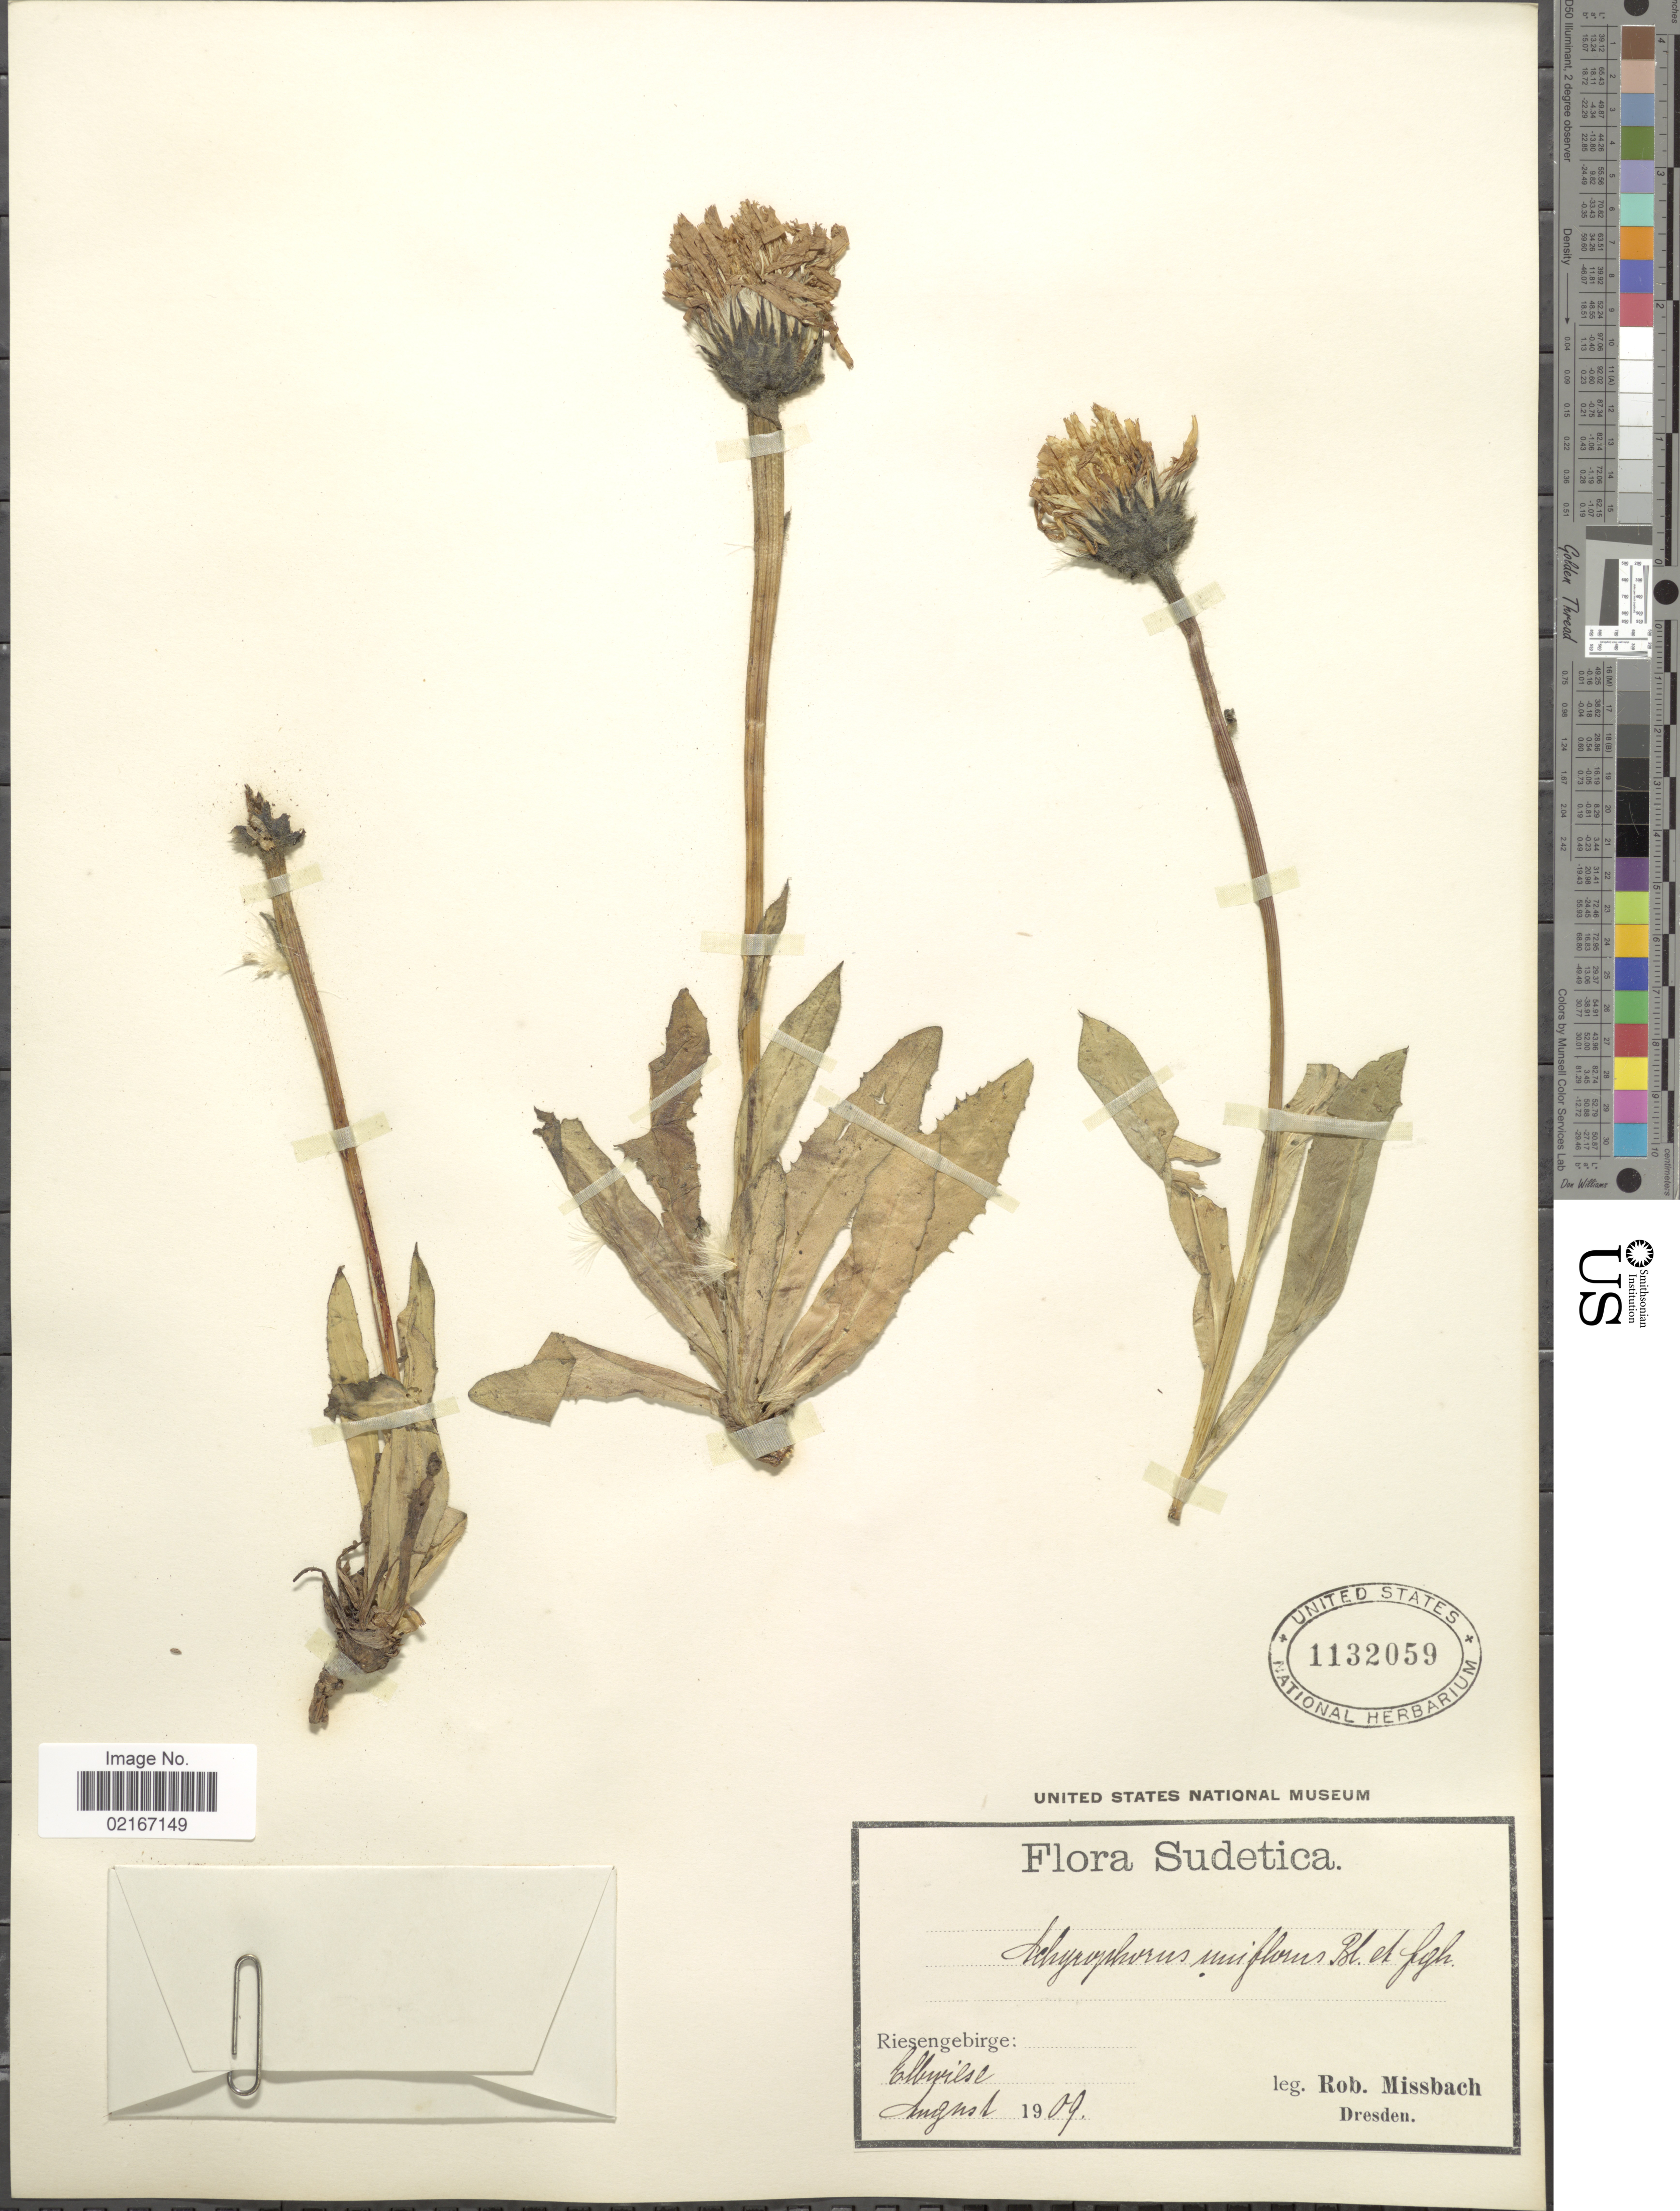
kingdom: Plantae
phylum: Tracheophyta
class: Magnoliopsida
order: Asterales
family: Asteraceae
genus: Hypochaeris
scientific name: Hypochaeris uniflora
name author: Vill.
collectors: R. Missbach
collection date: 1909-08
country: Czechia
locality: Sudetica, Riesengebirge: Chburlsl [interpreted]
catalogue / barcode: US 1132059